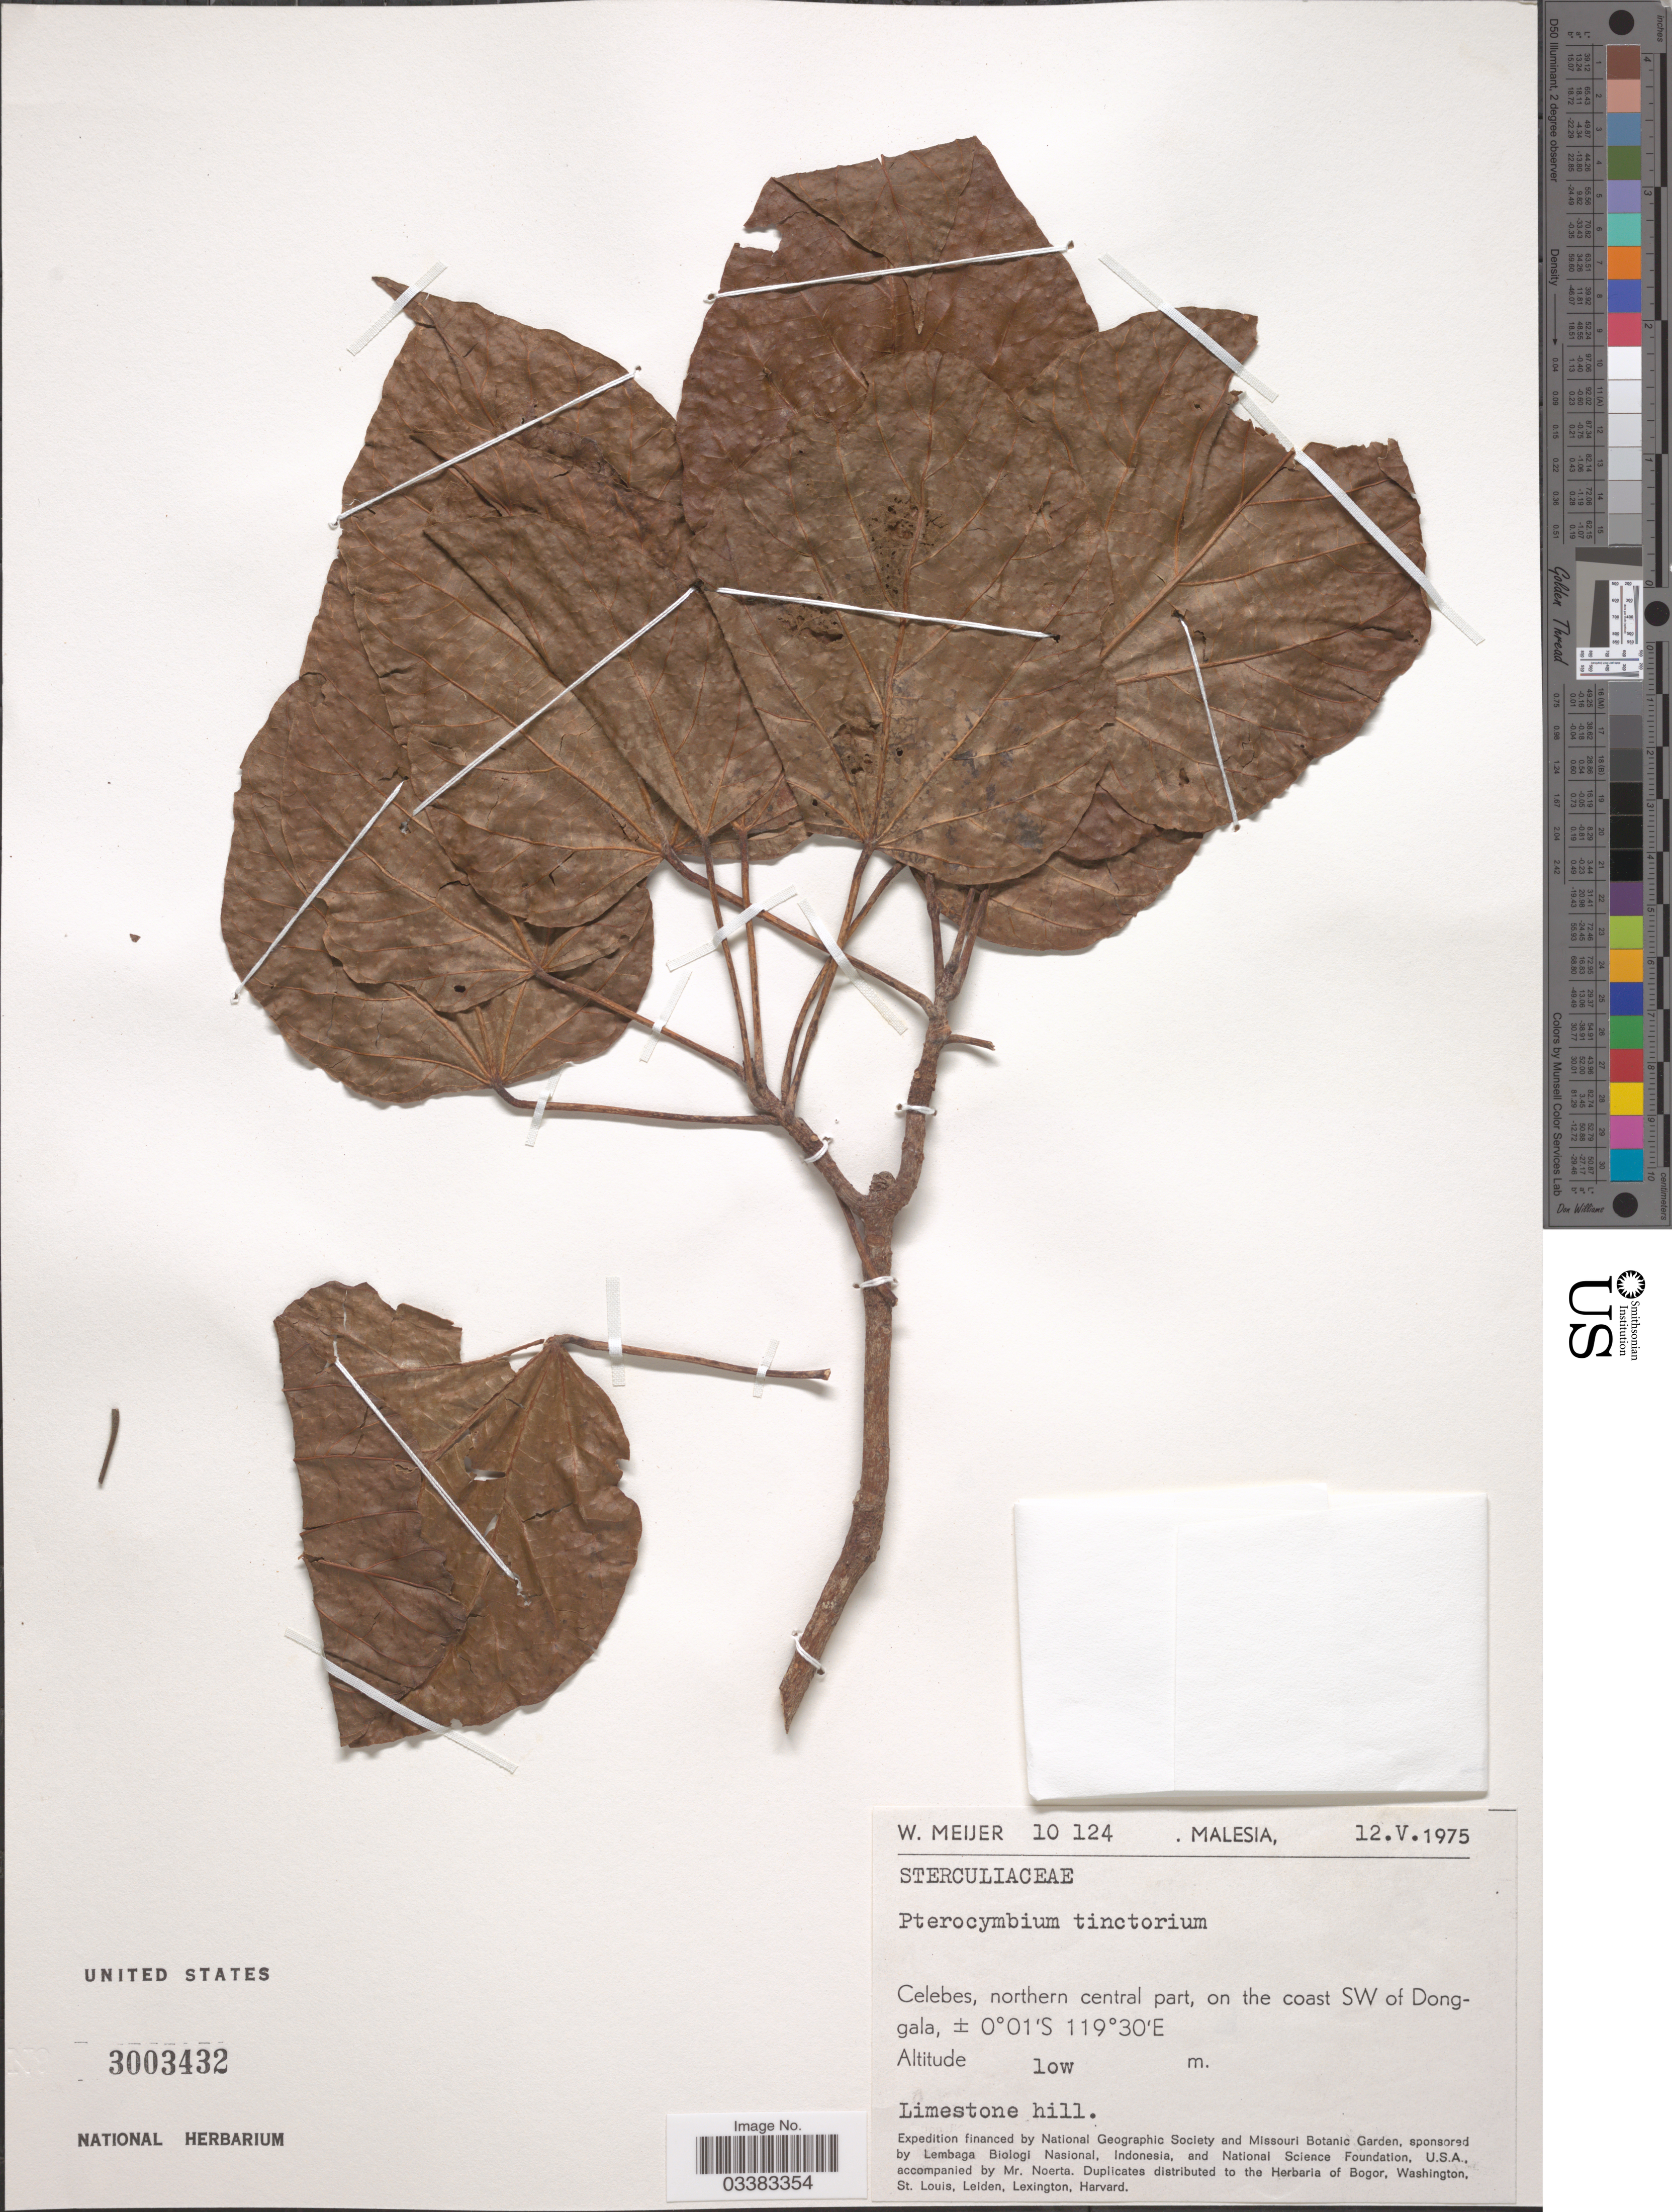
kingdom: Plantae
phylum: Tracheophyta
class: Magnoliopsida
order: Malvales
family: Malvaceae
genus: Pterocymbium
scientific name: Pterocymbium tinctorium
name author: Merr.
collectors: W. Meijer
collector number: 10124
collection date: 1975-05-12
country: Malaysia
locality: Malesia. Celebes, northern central part, on the coast SW of Donggala.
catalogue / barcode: US 3003432